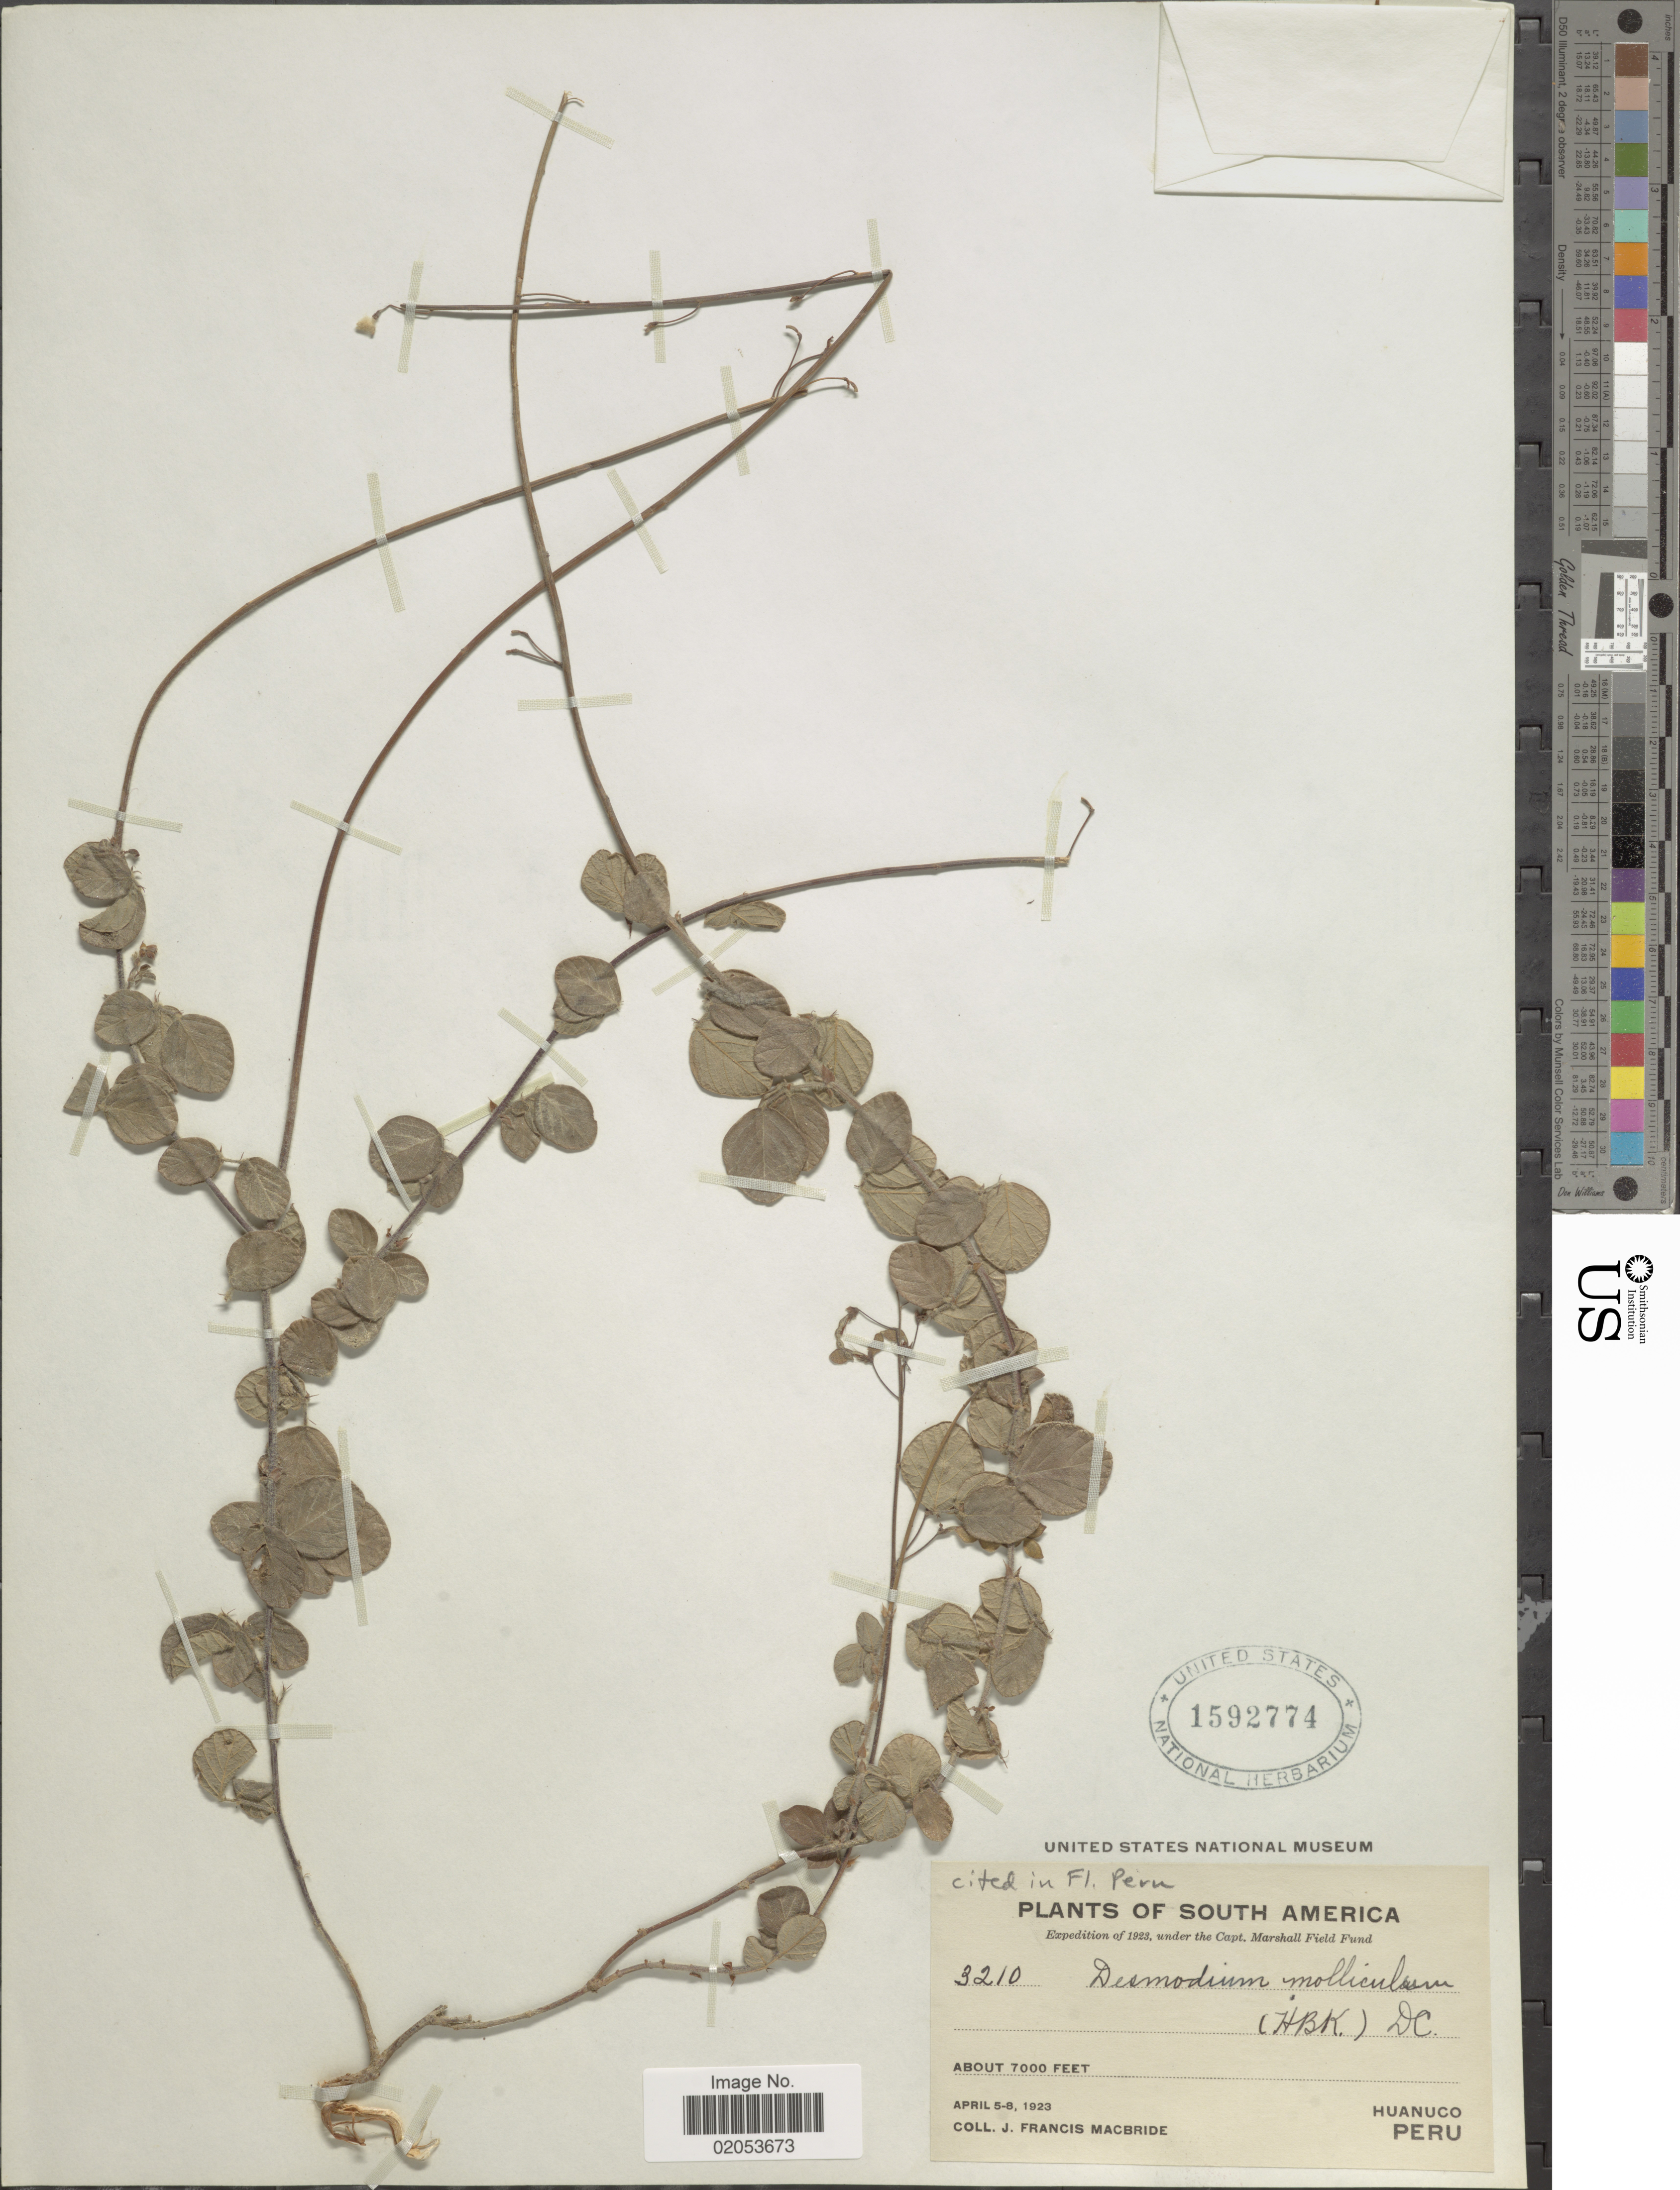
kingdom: Plantae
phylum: Tracheophyta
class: Magnoliopsida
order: Fabales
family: Fabaceae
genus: Desmodium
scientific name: Desmodium molliculum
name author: (Kunth) DC.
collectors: J. F. Macbride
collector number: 3210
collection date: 1923-04-05/1923-04-08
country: Peru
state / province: Huánuco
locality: South America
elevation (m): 2134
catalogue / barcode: US 1592774